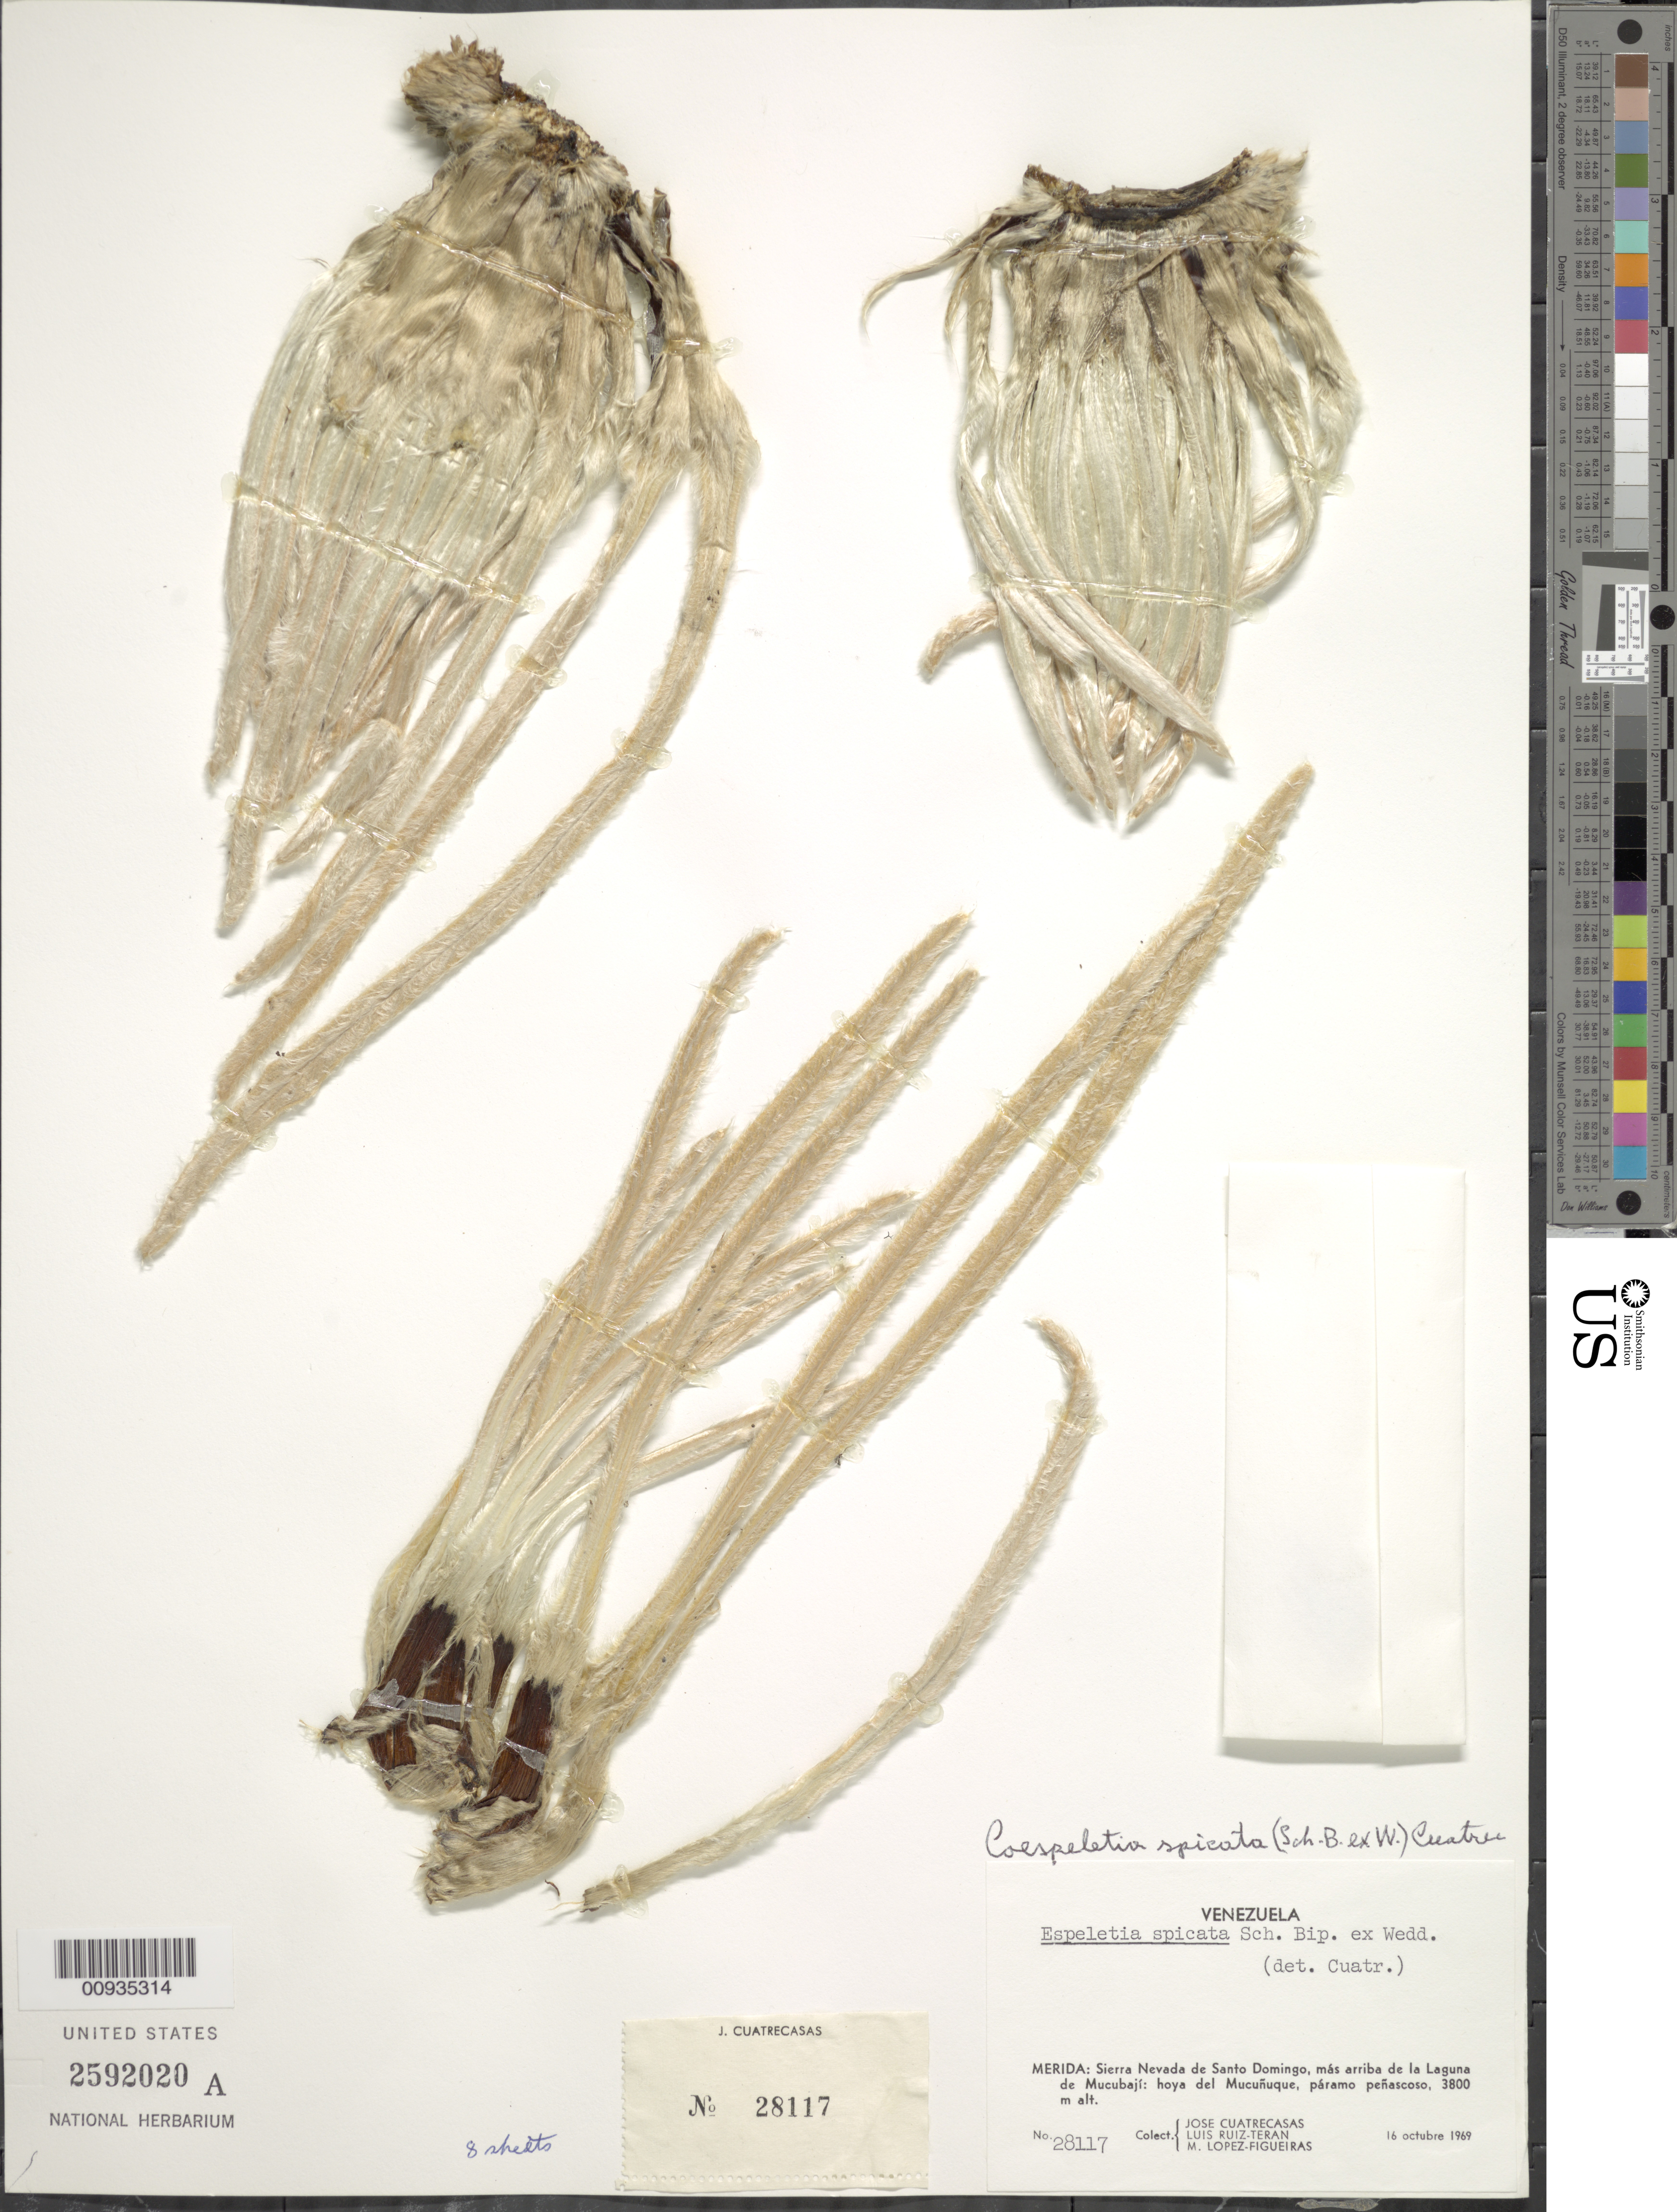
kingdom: Plantae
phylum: Tracheophyta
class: Magnoliopsida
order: Asterales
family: Asteraceae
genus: Coespeletia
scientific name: Coespeletia spicata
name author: (Sch. Bip. ex Wedd.) Cuatrec.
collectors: J. Cuatrecasas, L. Teran & M. López Figueiras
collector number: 28117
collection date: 1969-10-16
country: Venezuela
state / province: Mérida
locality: Sierra Nevada de Santo Domingo, mas arriba de la Laguna de Mucubaji: hoya del Mucunuque, paramo penascoso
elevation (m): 3800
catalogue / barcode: US 2592020A